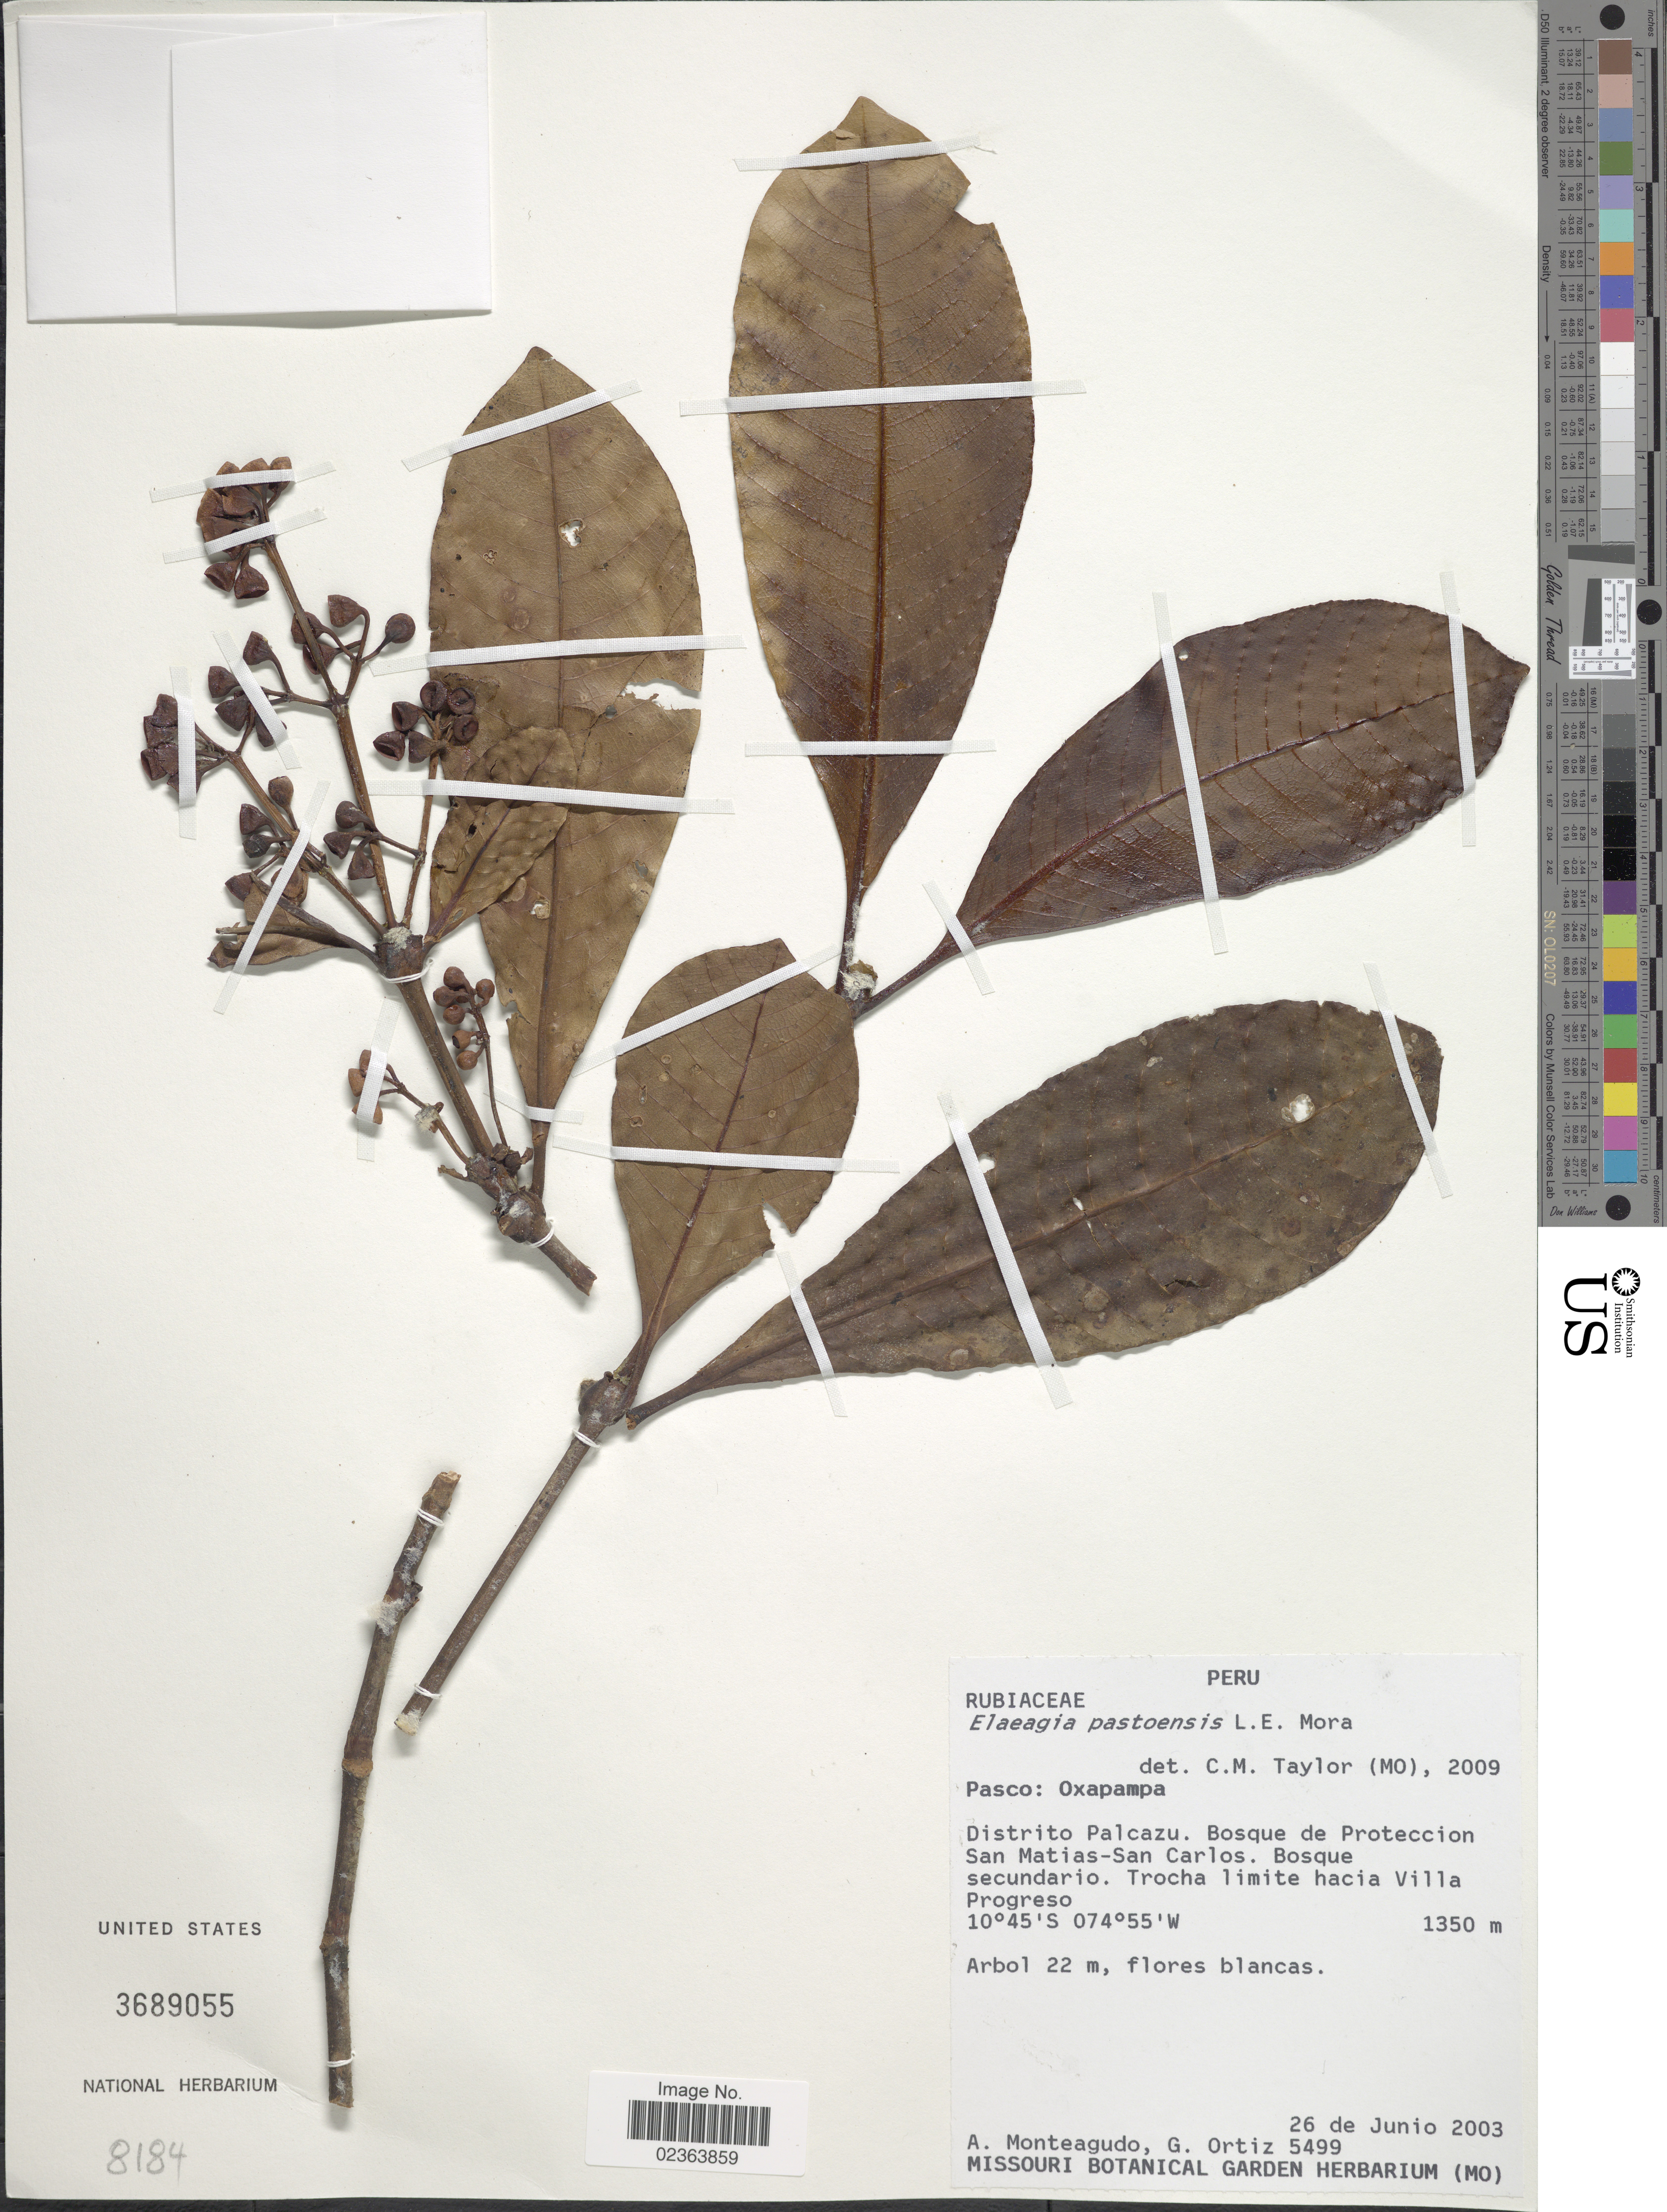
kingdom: Plantae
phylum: Tracheophyta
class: Magnoliopsida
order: Gentianales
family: Rubiaceae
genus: Elaeagia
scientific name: Elaeagia pastoensis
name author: L.E. Mora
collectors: A. Monteagudo & G. Ortiz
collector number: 5499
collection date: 2003-06-26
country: Peru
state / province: Pasco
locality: Pasco: Oxapampa, Distrito Palcazu: Bosque de Proteccion, San Matias -San Carlos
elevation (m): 1350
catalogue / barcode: US 3689055